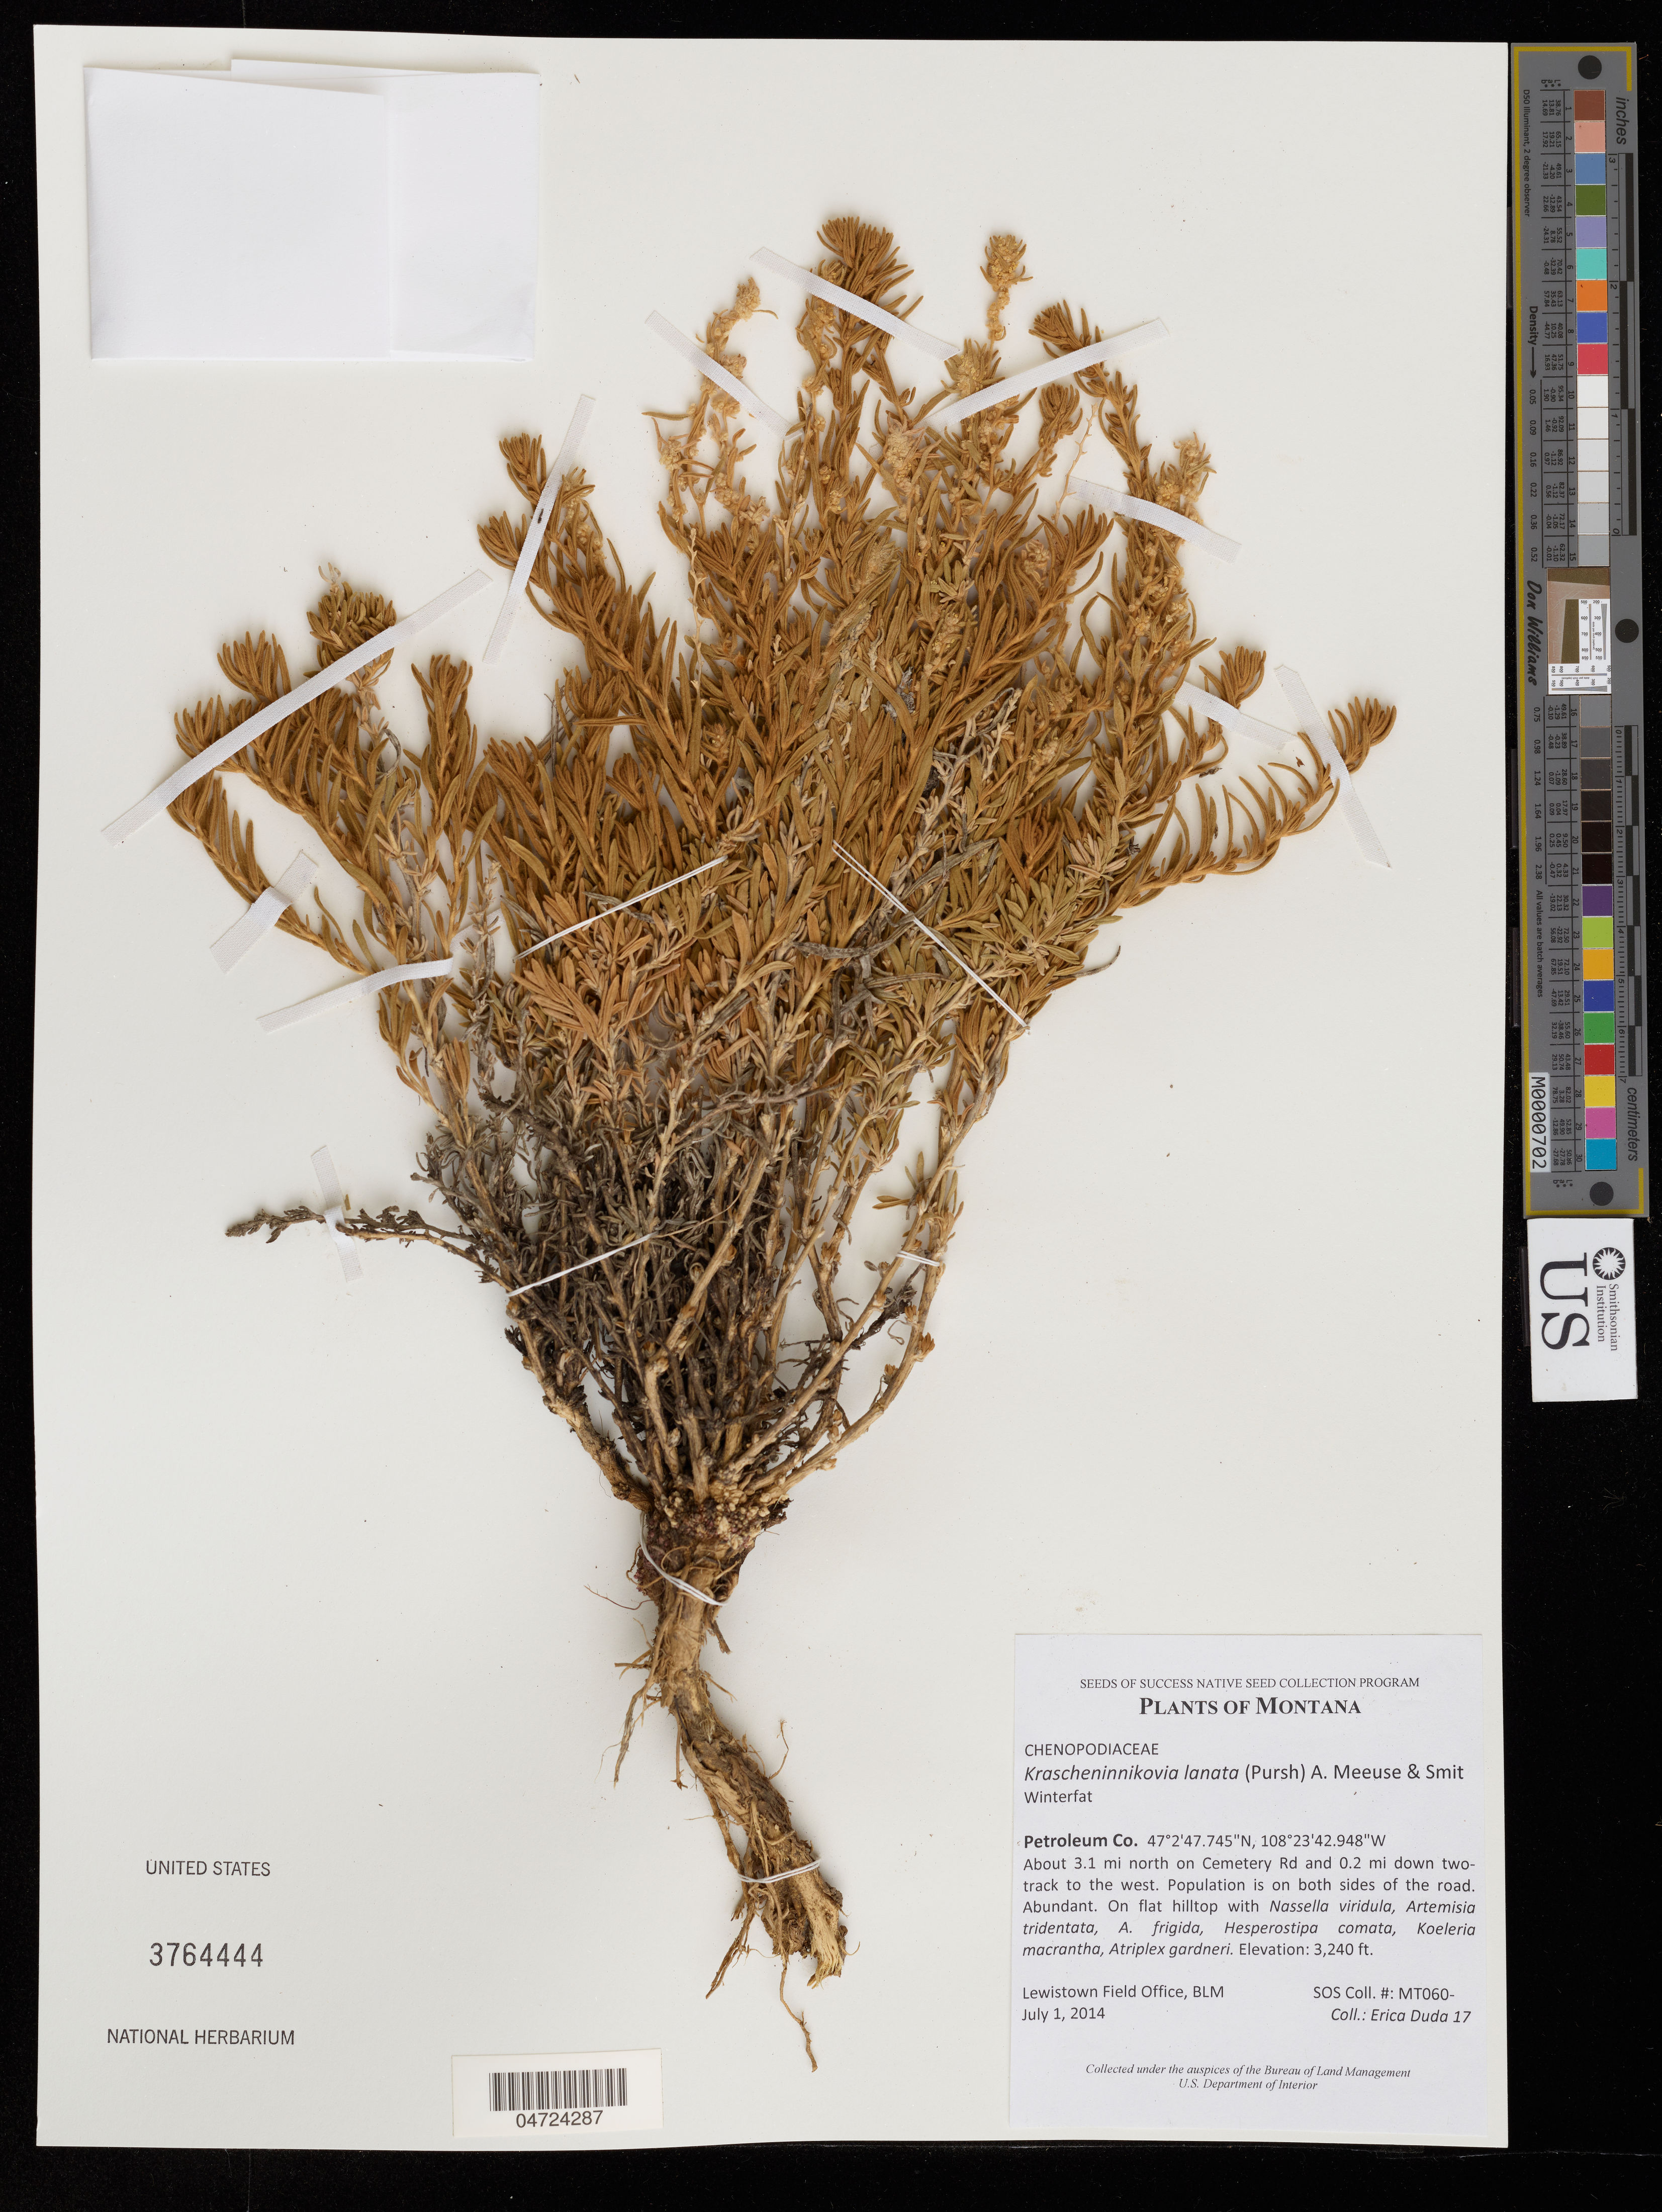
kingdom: Plantae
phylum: Tracheophyta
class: Magnoliopsida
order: Caryophyllales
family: Amaranthaceae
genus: Krascheninnikovia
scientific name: Krascheninnikovia lanata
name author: (Pursh) A. Meeuse & A.Smit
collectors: E. Duda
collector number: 17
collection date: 2014-07-01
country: United States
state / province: Montana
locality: Petroleum Co. About 3.1 mi north on Cemetery Rd and 0.2 mi down two-track to the west. Population is on both sides of the road.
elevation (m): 988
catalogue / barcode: US 3764444